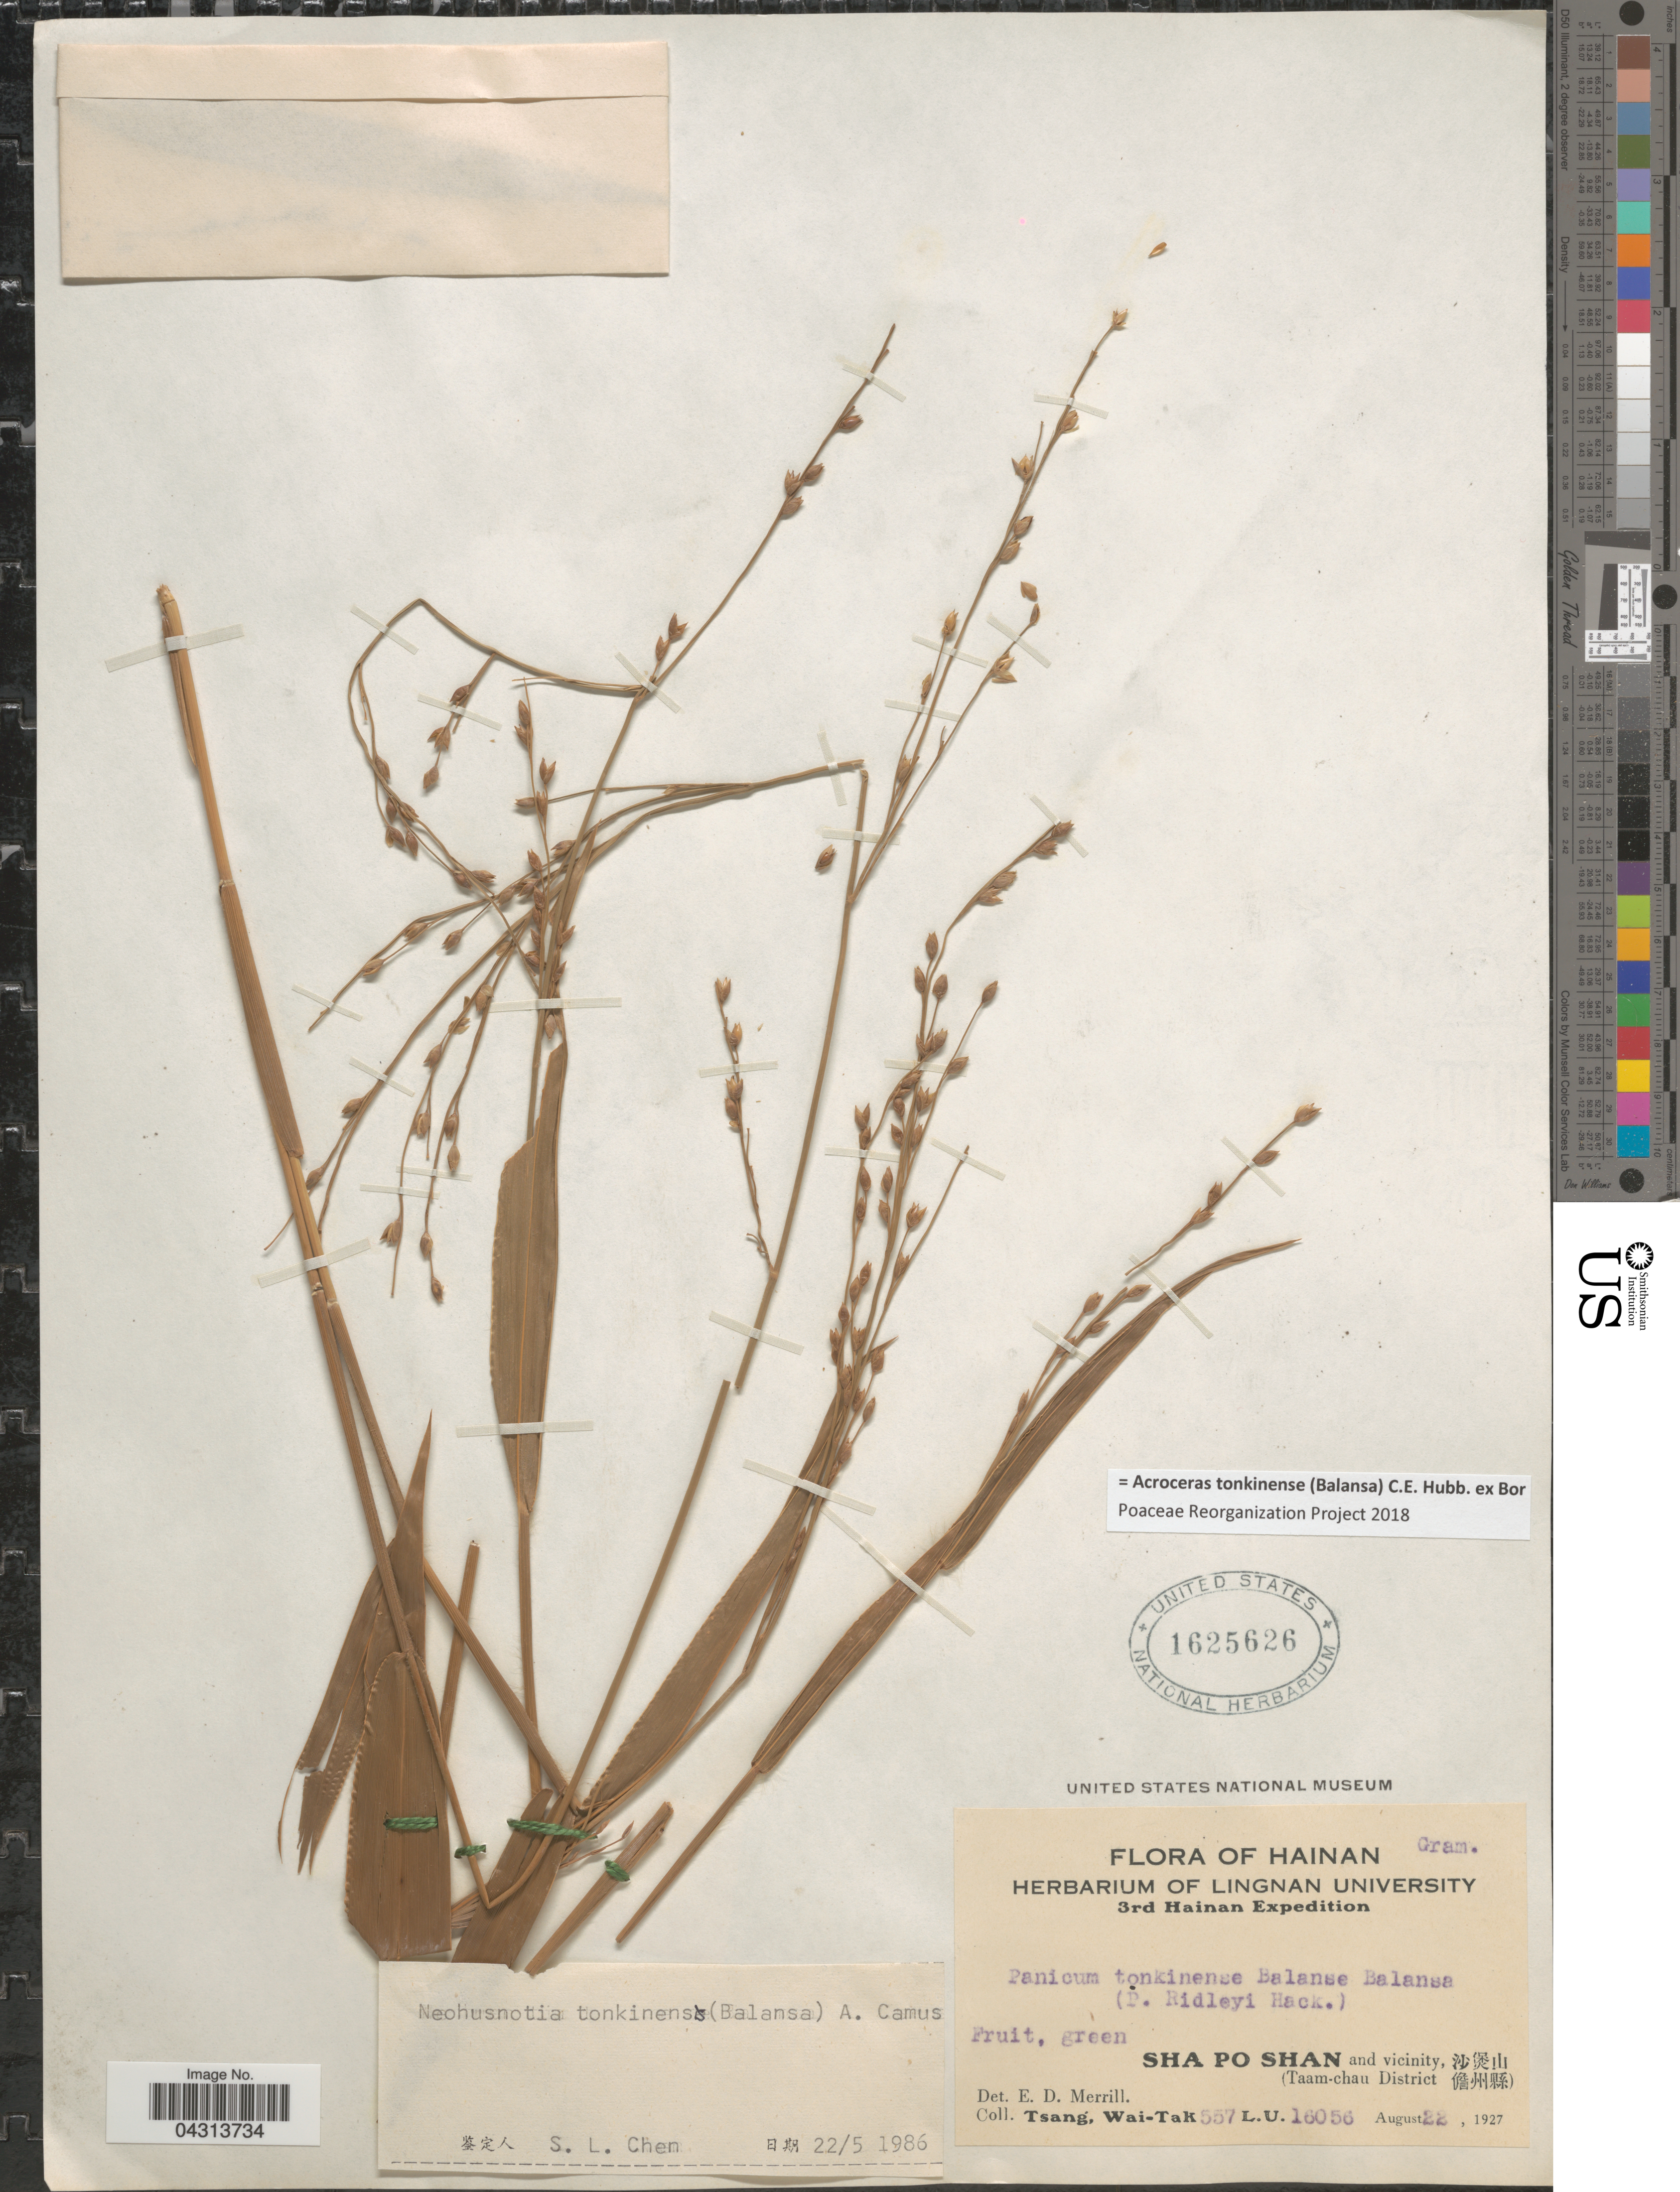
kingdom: Plantae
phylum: Tracheophyta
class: Liliopsida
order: Poales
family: Poaceae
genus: Acroceras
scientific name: Acroceras tonkinense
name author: (Balansa) C.E. Hubb. ex Bor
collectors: W. T. Tsang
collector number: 557L.U.16056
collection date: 1927-08-22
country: China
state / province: Hainan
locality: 3rd Hainan E[Foreign script]pedition. Sha Po Shan and vicinity, [Foreign script] (Taam-chau District [Foreign script]).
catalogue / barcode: US 1625626